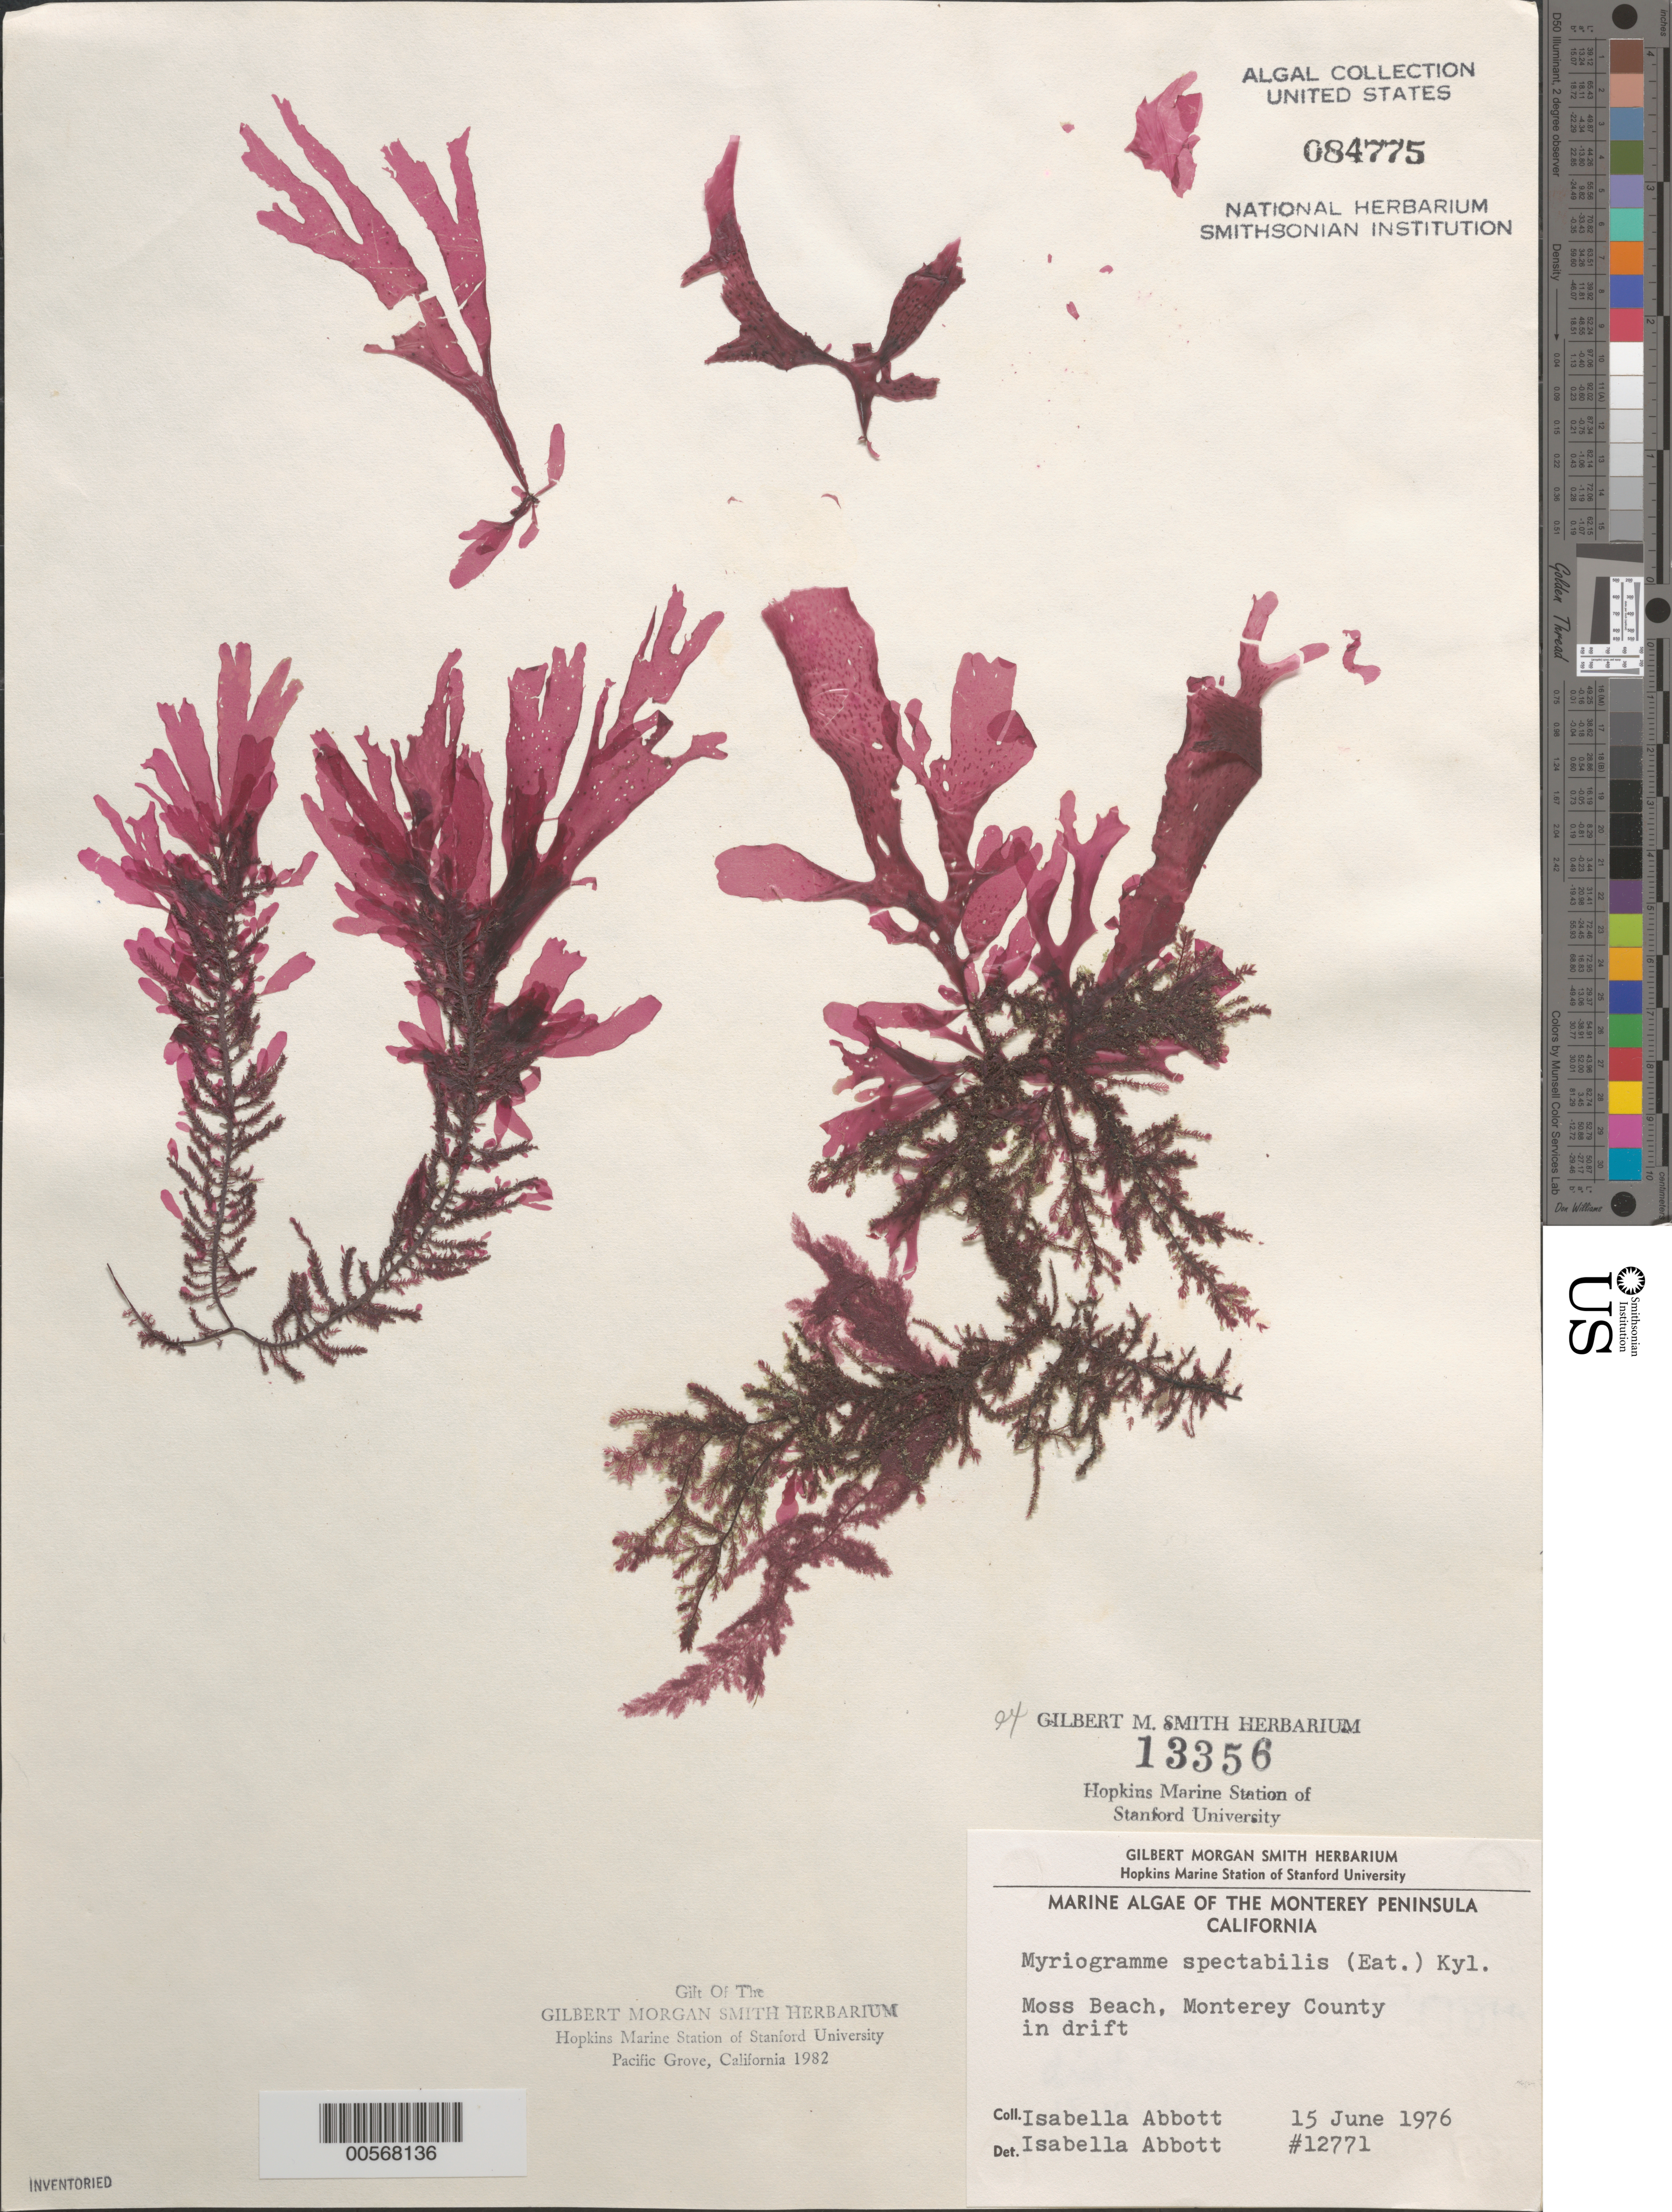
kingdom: Plantae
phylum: Rhodophyta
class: Florideophyceae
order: Ceramiales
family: Delesseriaceae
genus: Myriogramme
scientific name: Myriogramme spectabilis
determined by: Abbott, Isabella A.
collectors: I. A. Abbott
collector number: IAA 12771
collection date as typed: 15 Jun 1976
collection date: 1976-06-15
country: United States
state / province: California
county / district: Monterey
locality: Moss Beach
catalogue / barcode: US 84775